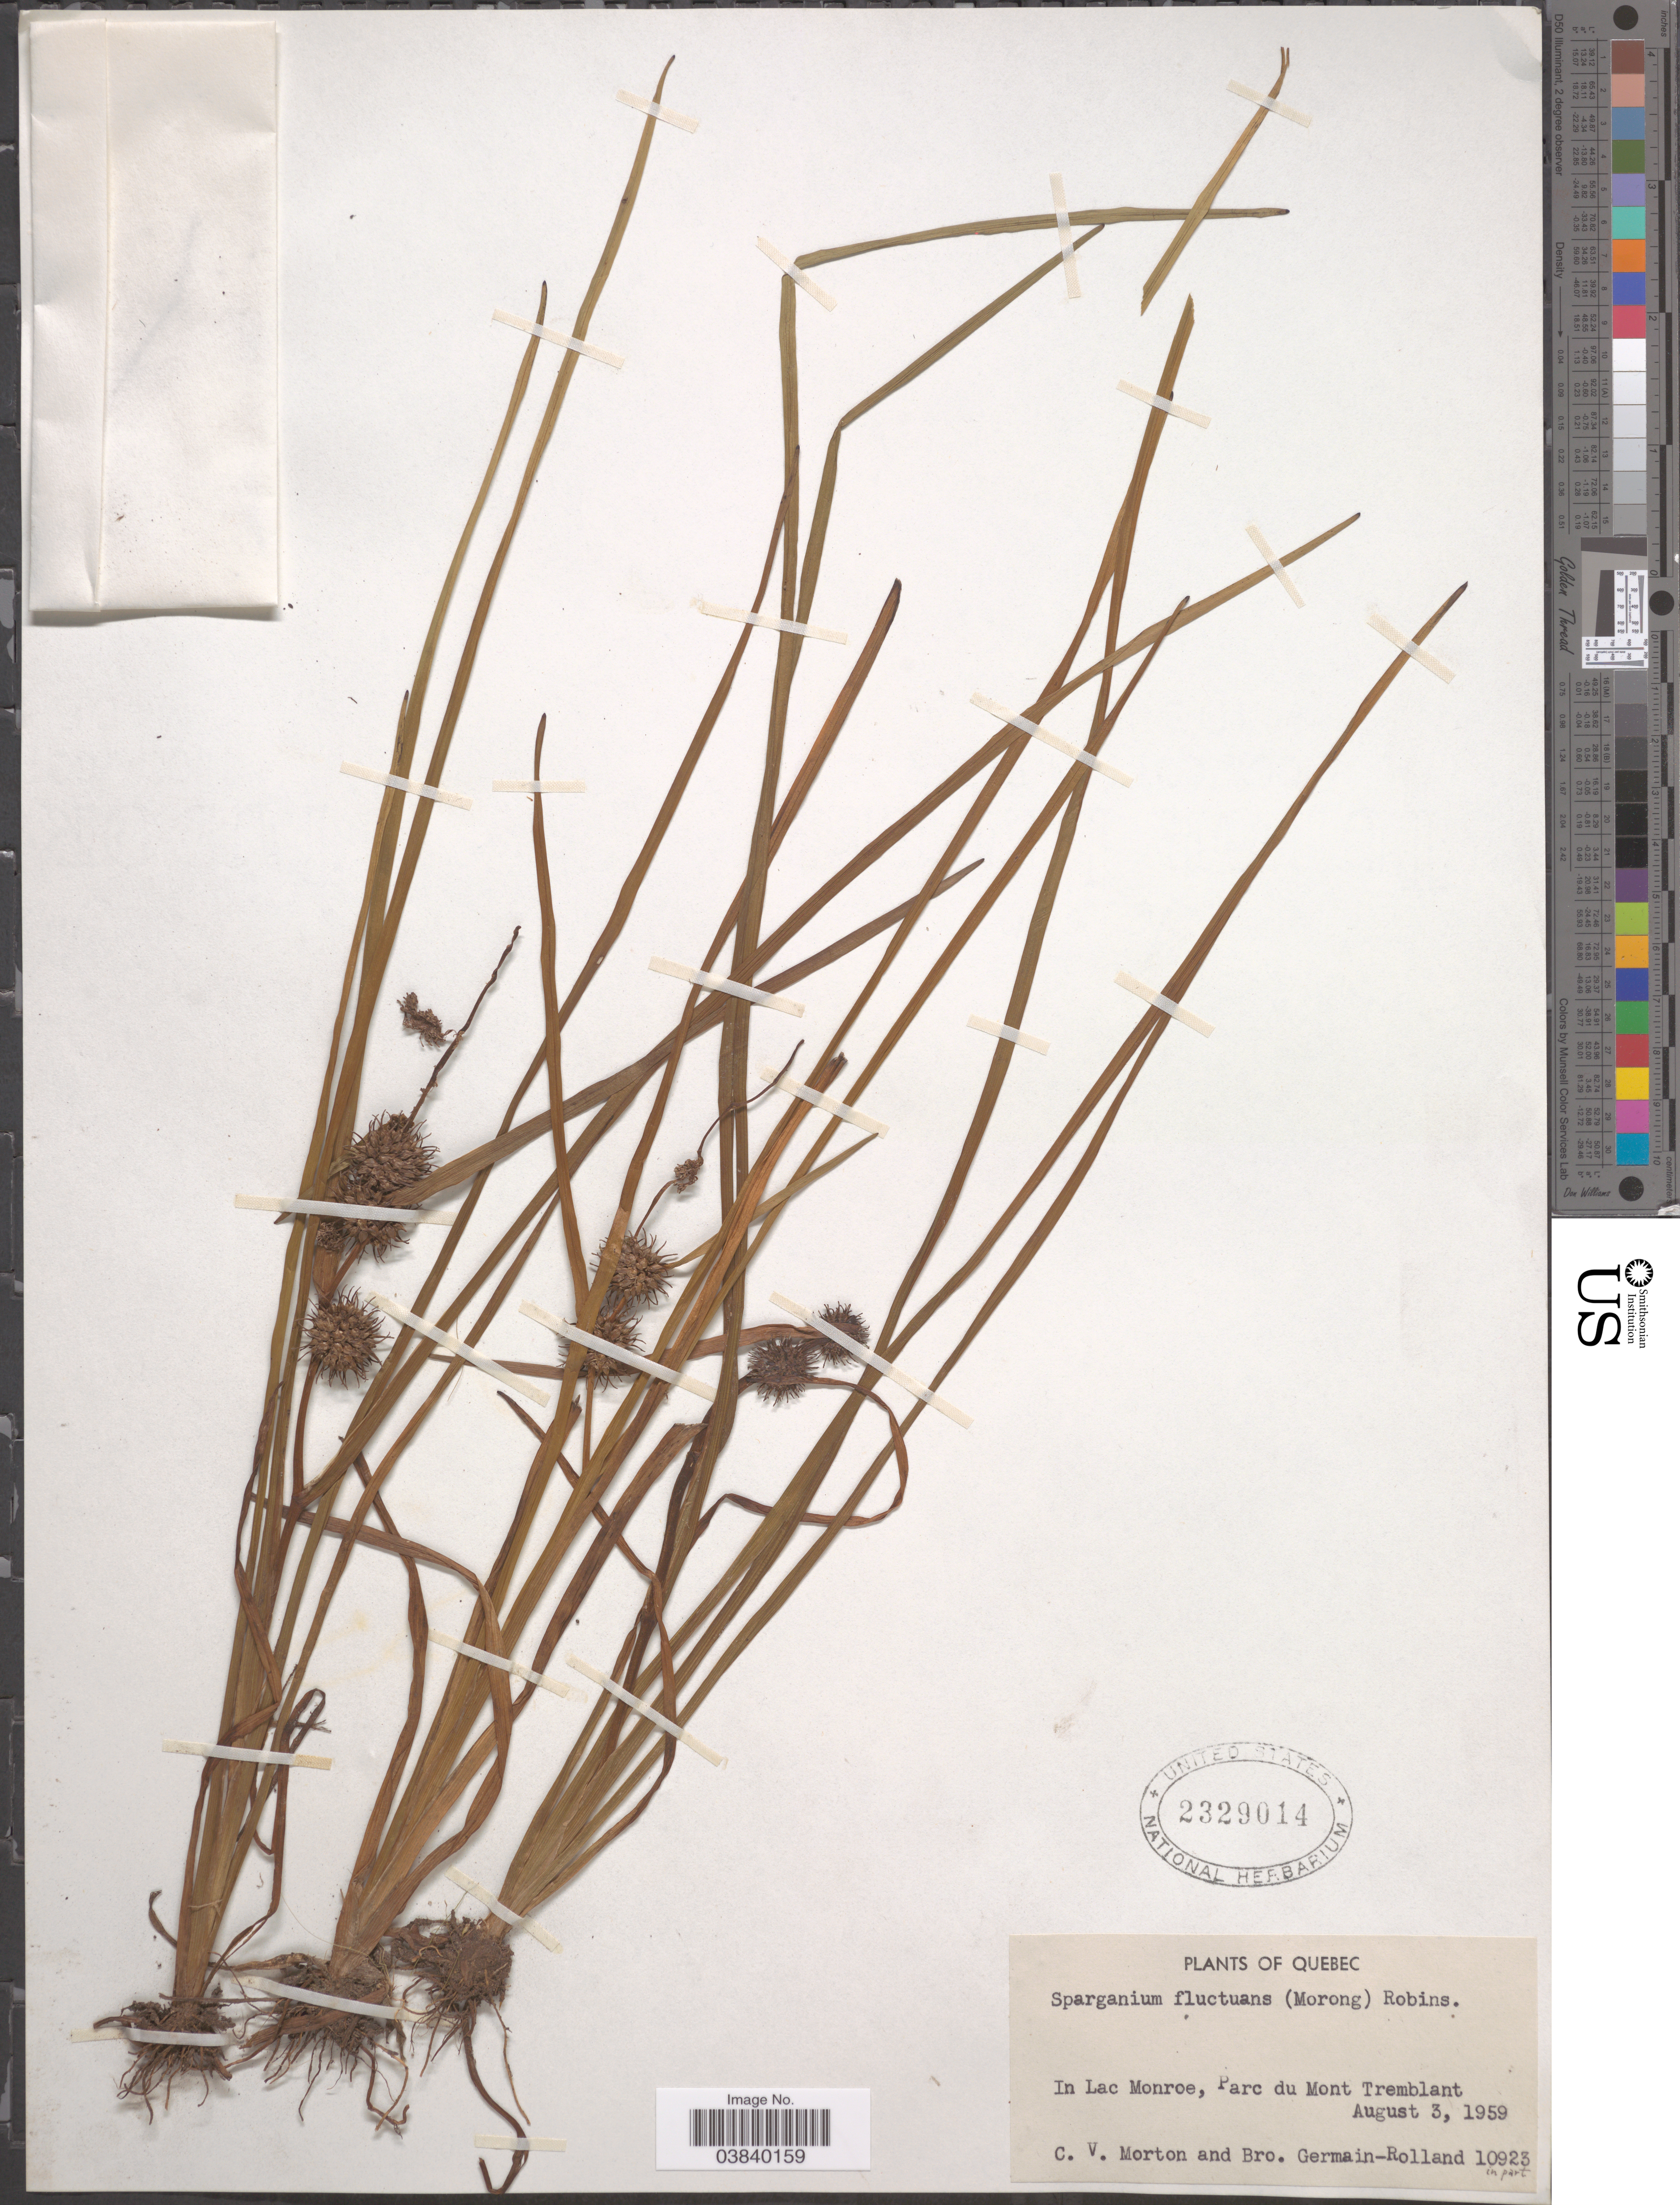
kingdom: Plantae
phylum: Tracheophyta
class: Liliopsida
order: Poales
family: Typhaceae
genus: Sparganium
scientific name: Sparganium chlorocarpum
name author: Rydb.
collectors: C. V. Morton & Rolland-Germain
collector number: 10923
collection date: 1959-08-03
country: Canada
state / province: Quebec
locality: In Lac Monroe, Parc du Mont Tremblant.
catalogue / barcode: US 2329014